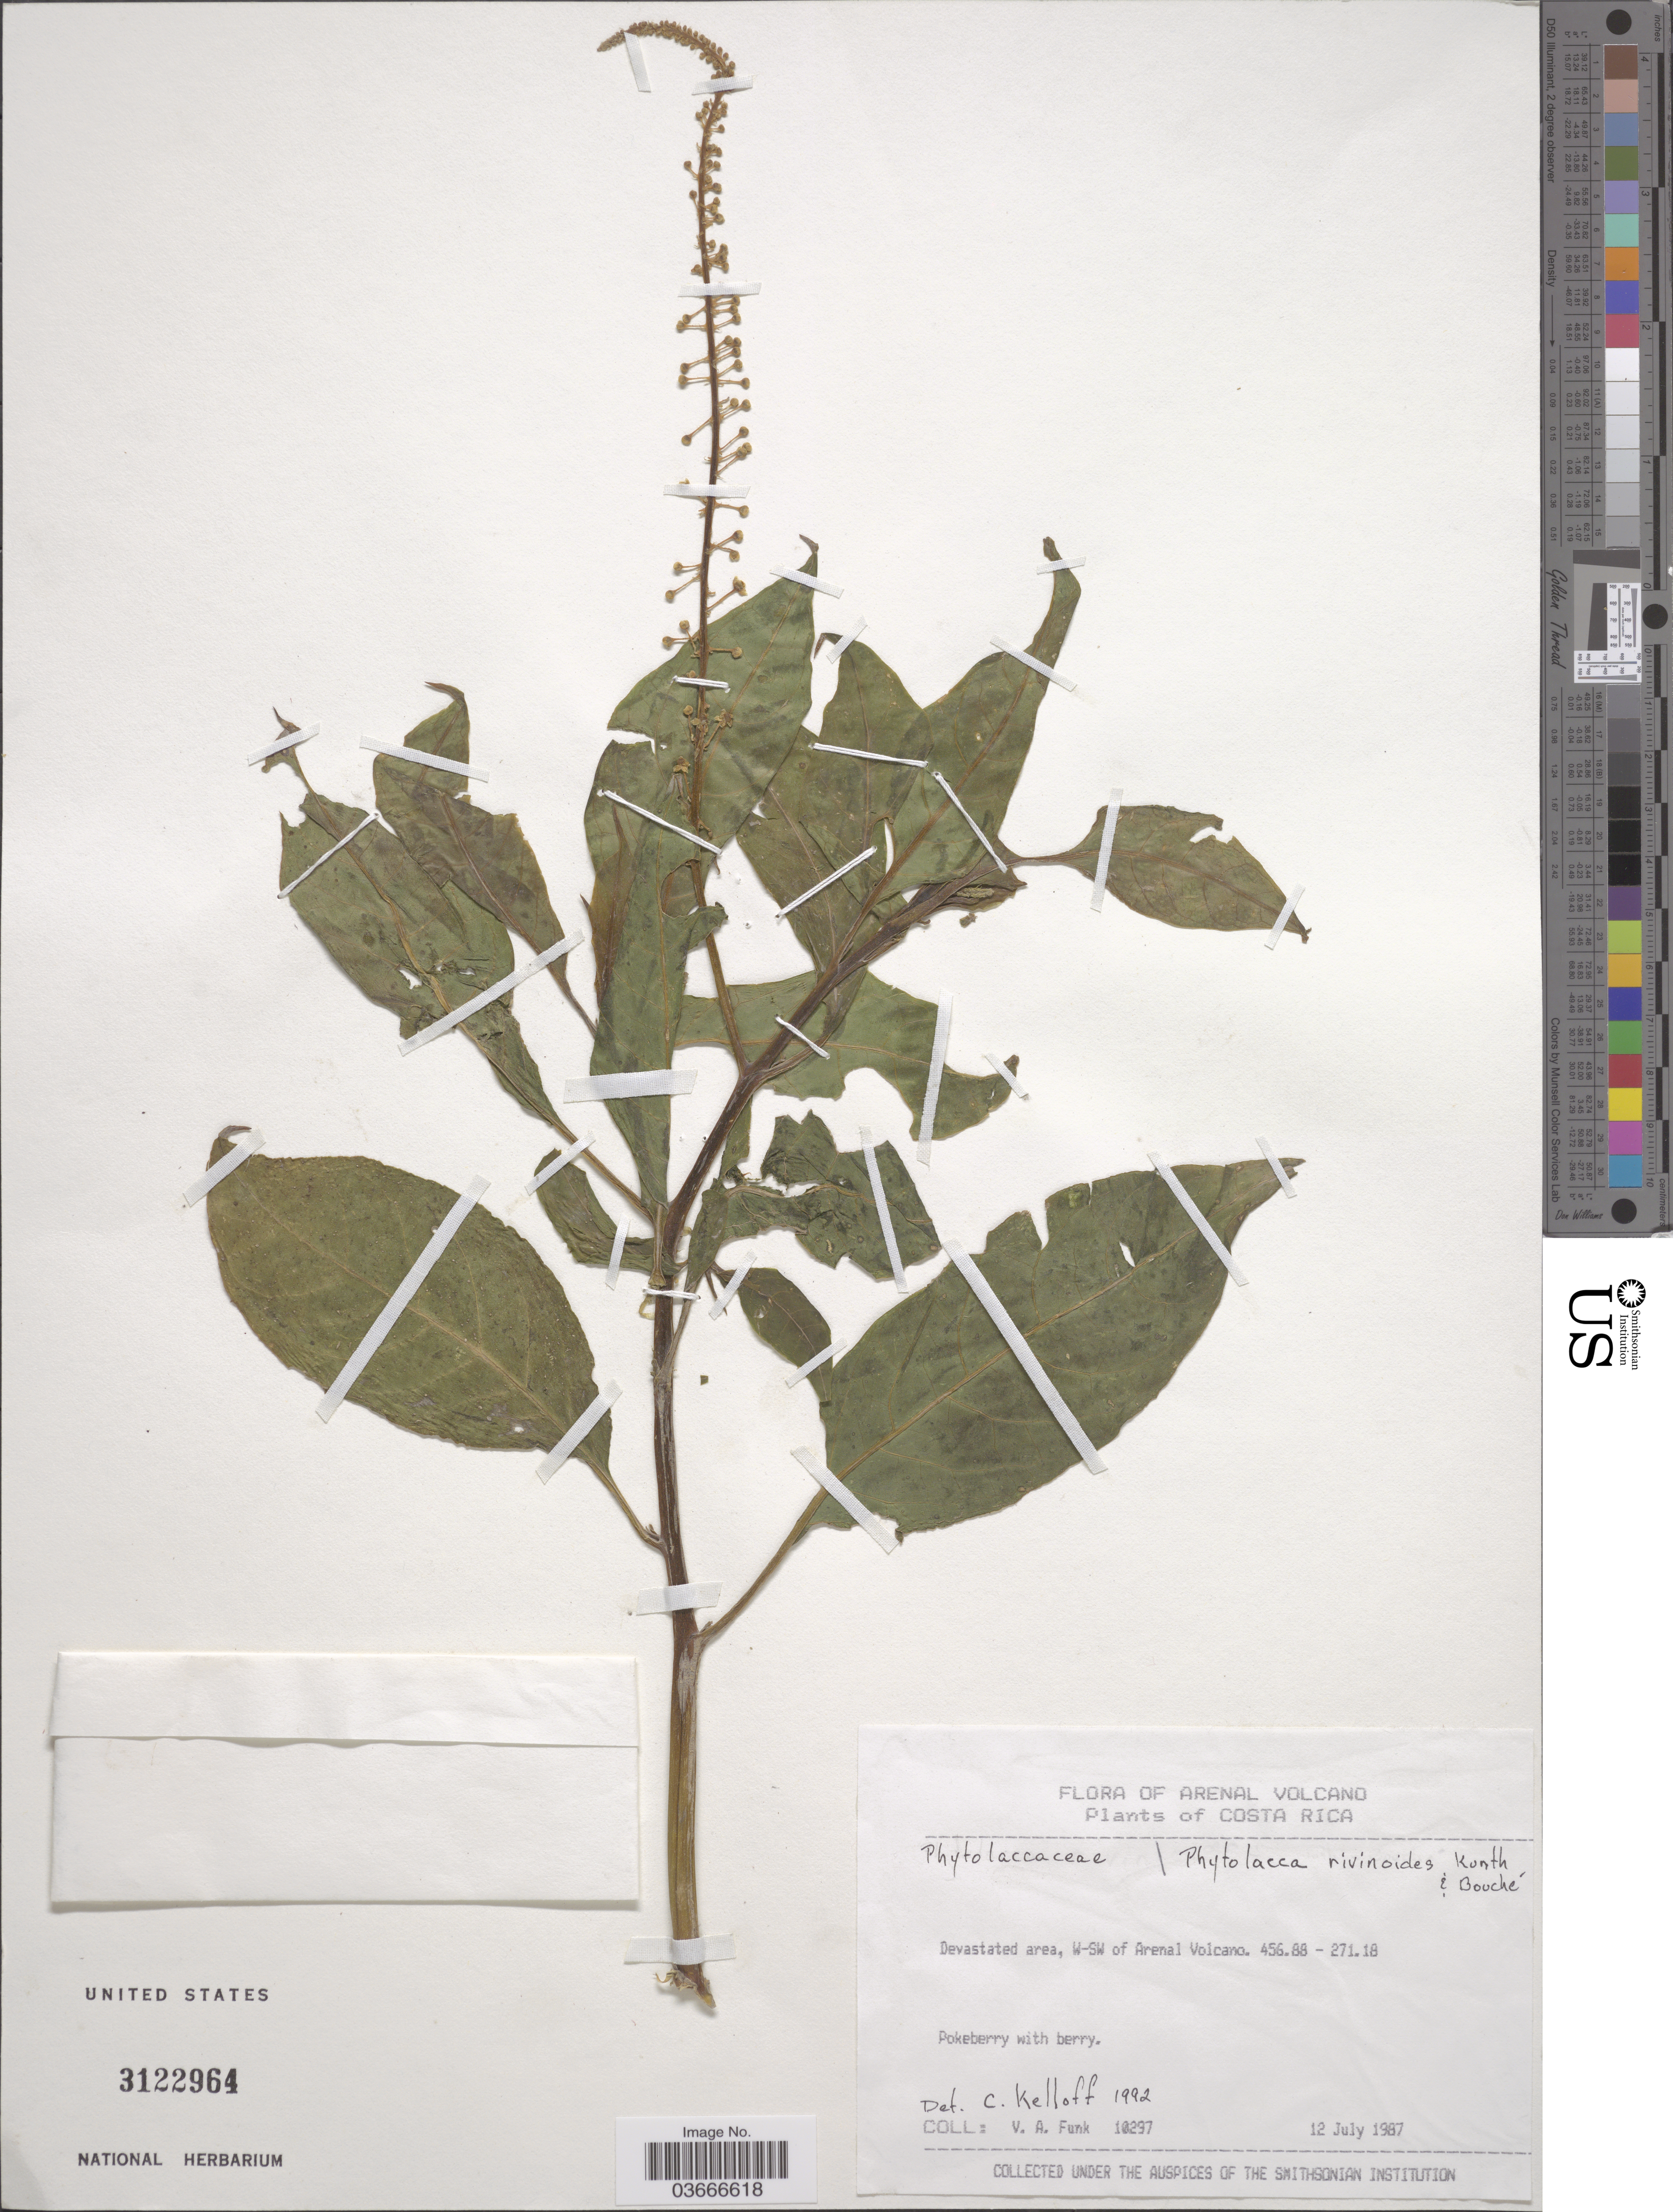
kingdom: Plantae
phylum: Tracheophyta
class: Magnoliopsida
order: Caryophyllales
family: Phytolaccaceae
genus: Phytolacca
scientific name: Phytolacca rivinoides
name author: Kunth & C.D. Bouché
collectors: V. Funk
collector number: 10297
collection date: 1987-07-12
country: Costa Rica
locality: Devastated area, W-SW of Arenal Volcano. 456.88-271.18.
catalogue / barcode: US 3122964